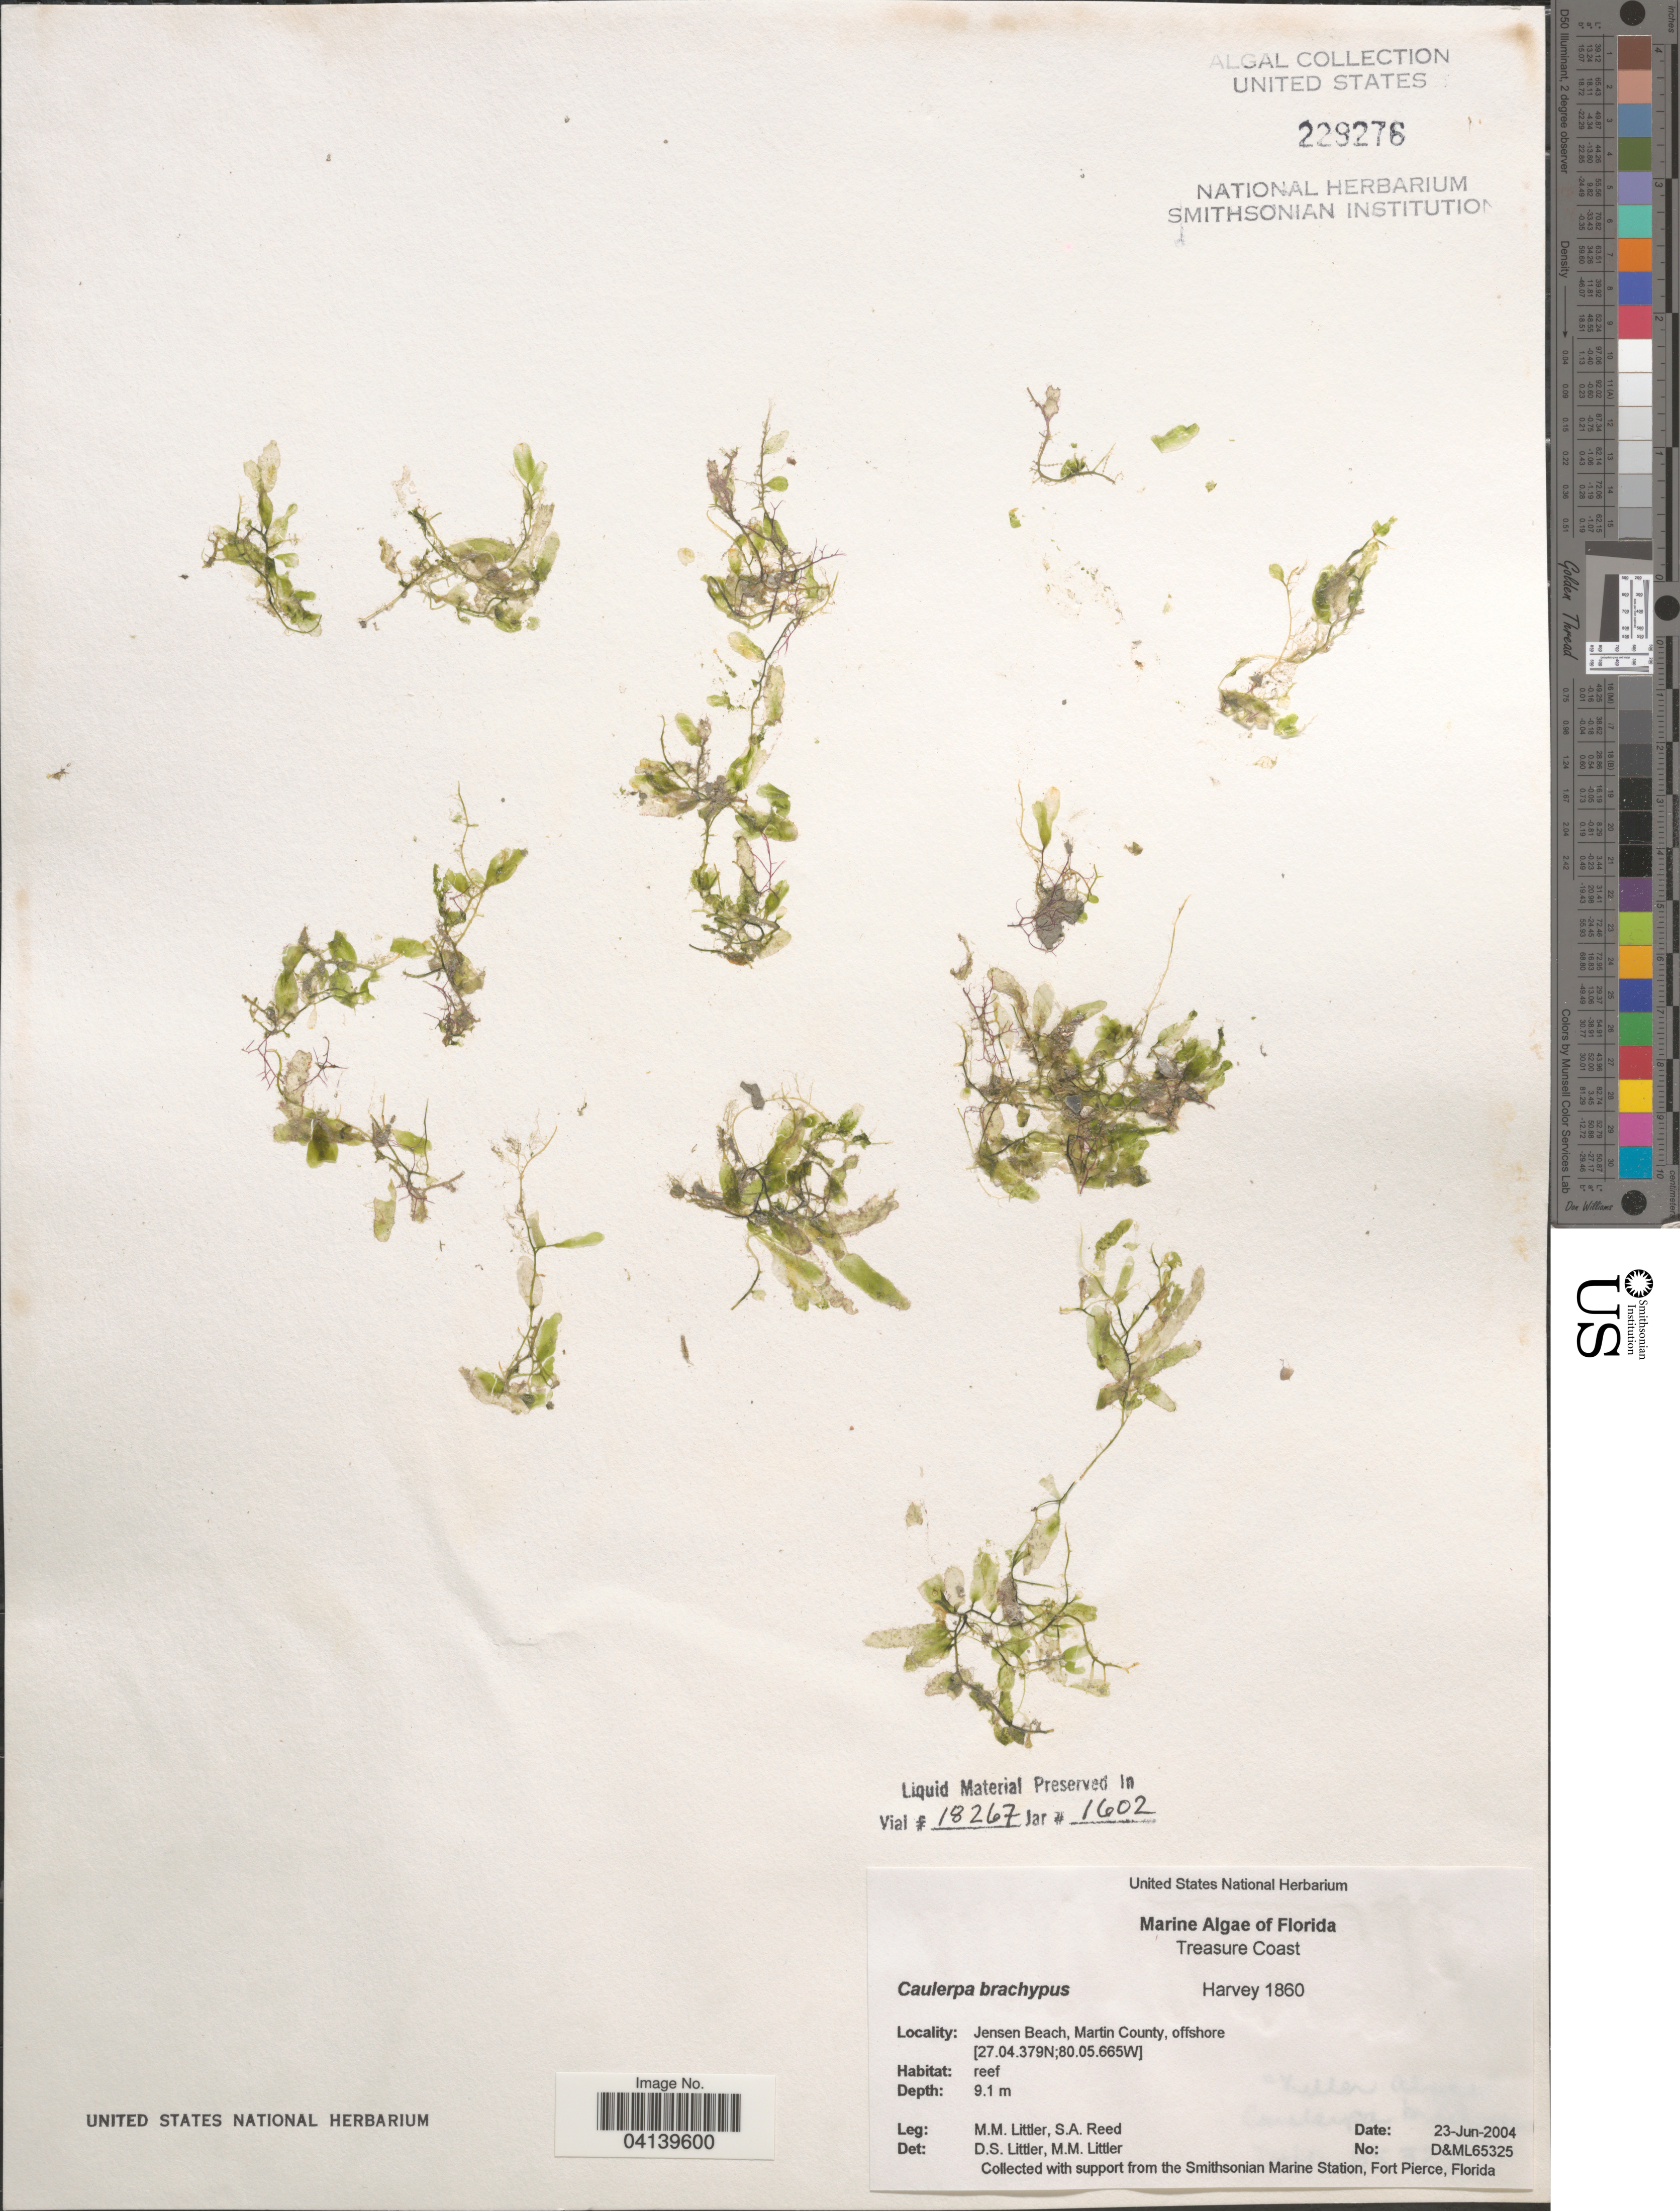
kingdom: Plantae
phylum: Chlorophyta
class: Ulvophyceae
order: Bryopsidales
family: Caulerpaceae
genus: Caulerpa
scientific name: Caulerpa brachypus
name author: Harv.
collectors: S. Reed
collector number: D&ML65325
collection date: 2004-06-23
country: United States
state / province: Florida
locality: Treasure Coast. Jensen Beach, Martin County, offshore.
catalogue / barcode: US 229276